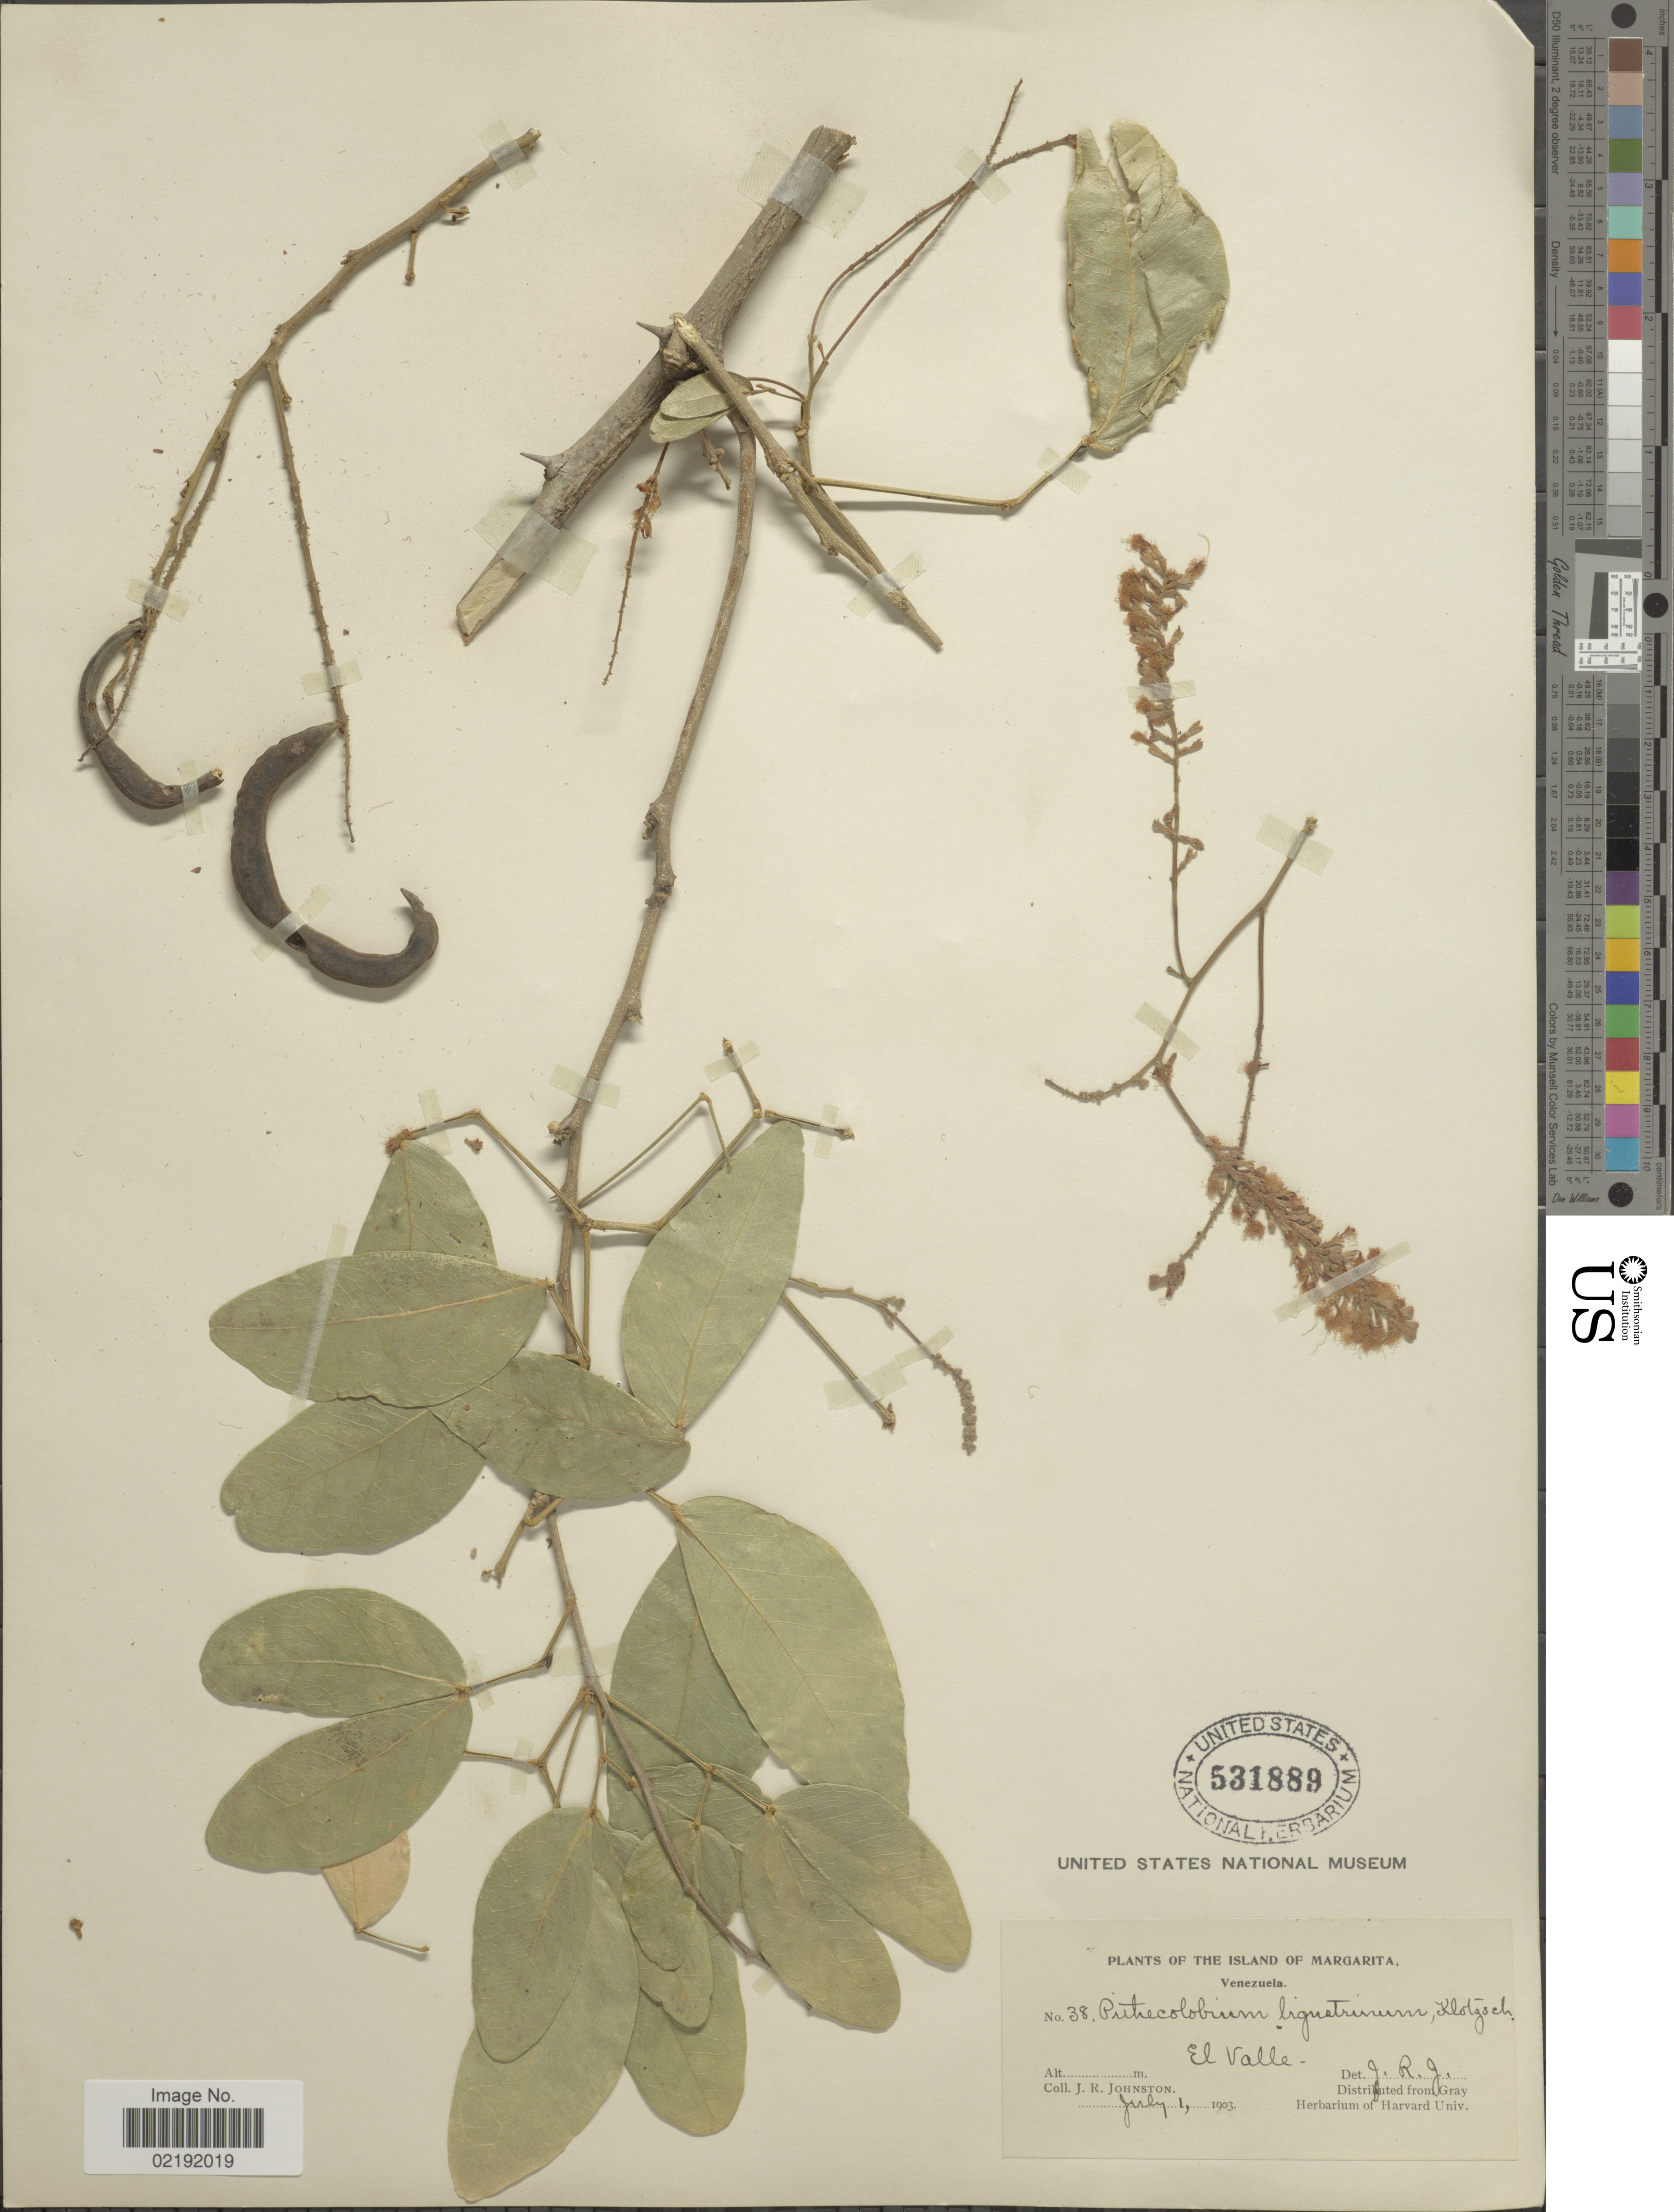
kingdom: Plantae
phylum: Tracheophyta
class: Magnoliopsida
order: Fabales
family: Fabaceae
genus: Pithecellobium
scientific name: Pithecellobium lanceolatum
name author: (Humb. & Bonpl. ex Willd.) Benth.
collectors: J. Johnston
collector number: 38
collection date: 1903-07-01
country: Venezuela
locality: Island of Margarita. El Valle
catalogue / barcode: US 531889